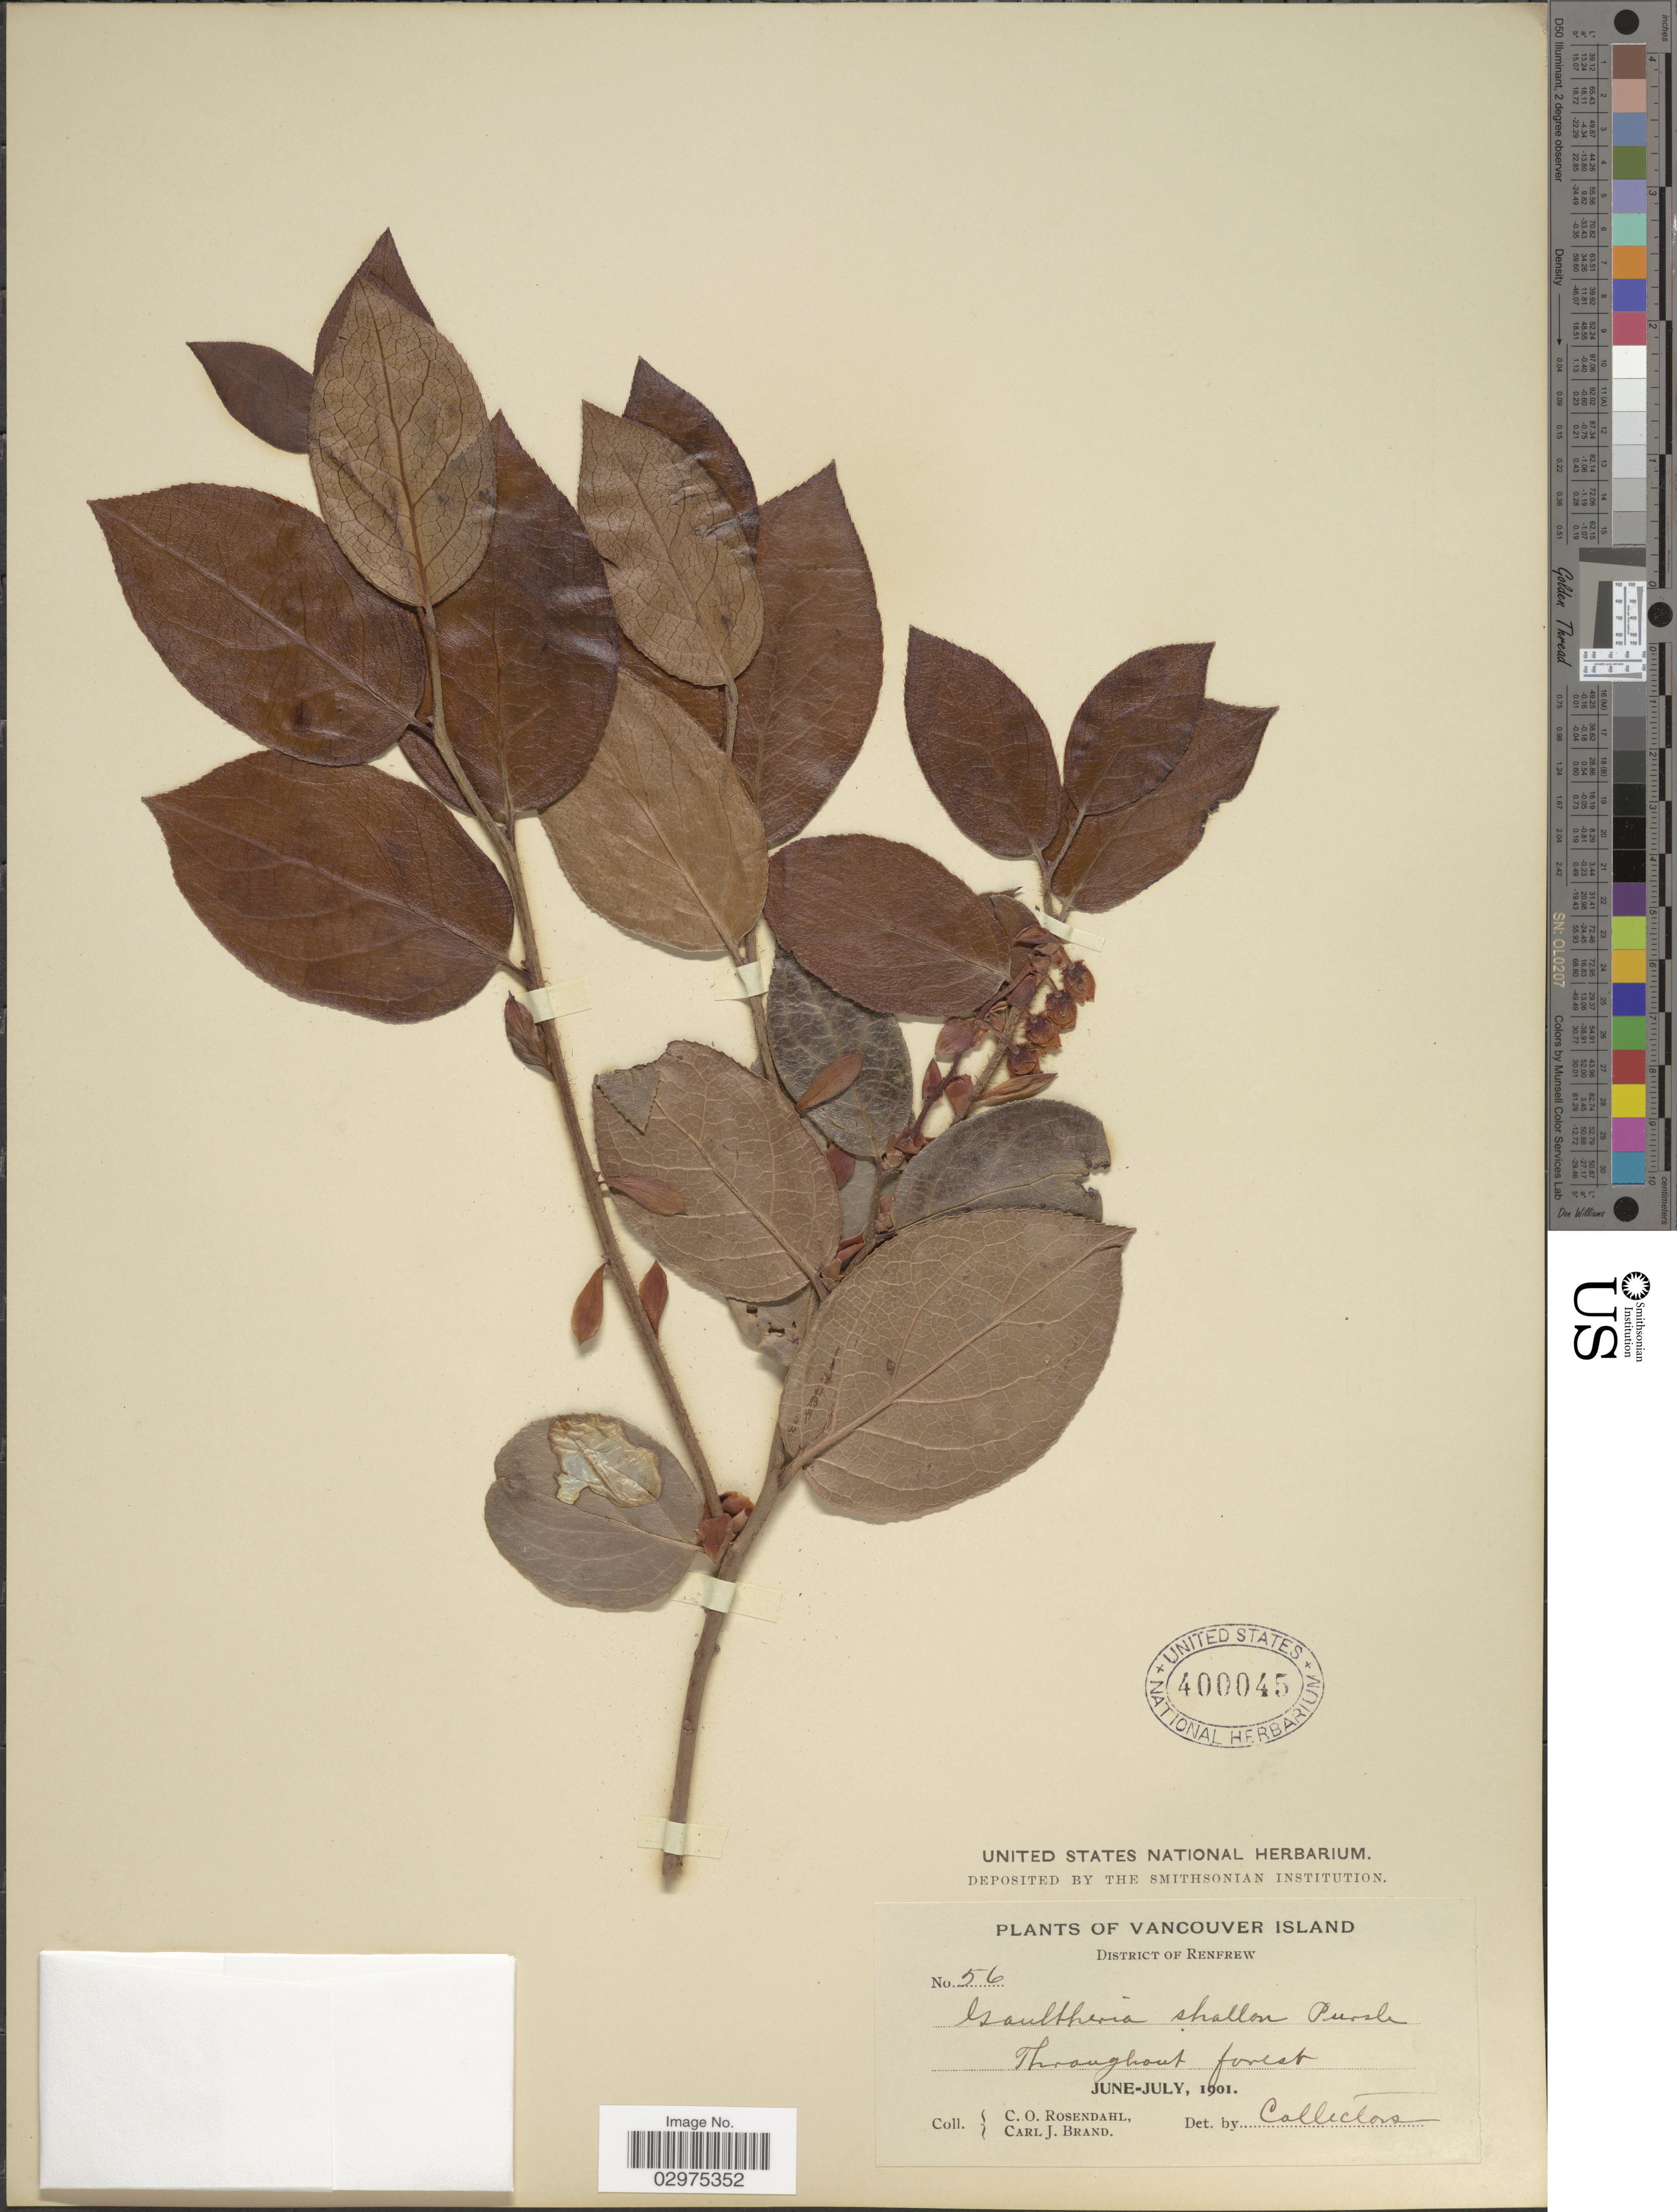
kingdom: Plantae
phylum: Tracheophyta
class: Magnoliopsida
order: Ericales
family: Ericaceae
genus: Gaultheria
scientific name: Gaultheria shallon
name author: Pursh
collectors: C. O. Rosendahl & C. J. Brand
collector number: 56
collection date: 1901-06/1901-07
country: Canada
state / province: British Columbia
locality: Vancouver Island, District of Renfrew.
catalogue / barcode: US 400045